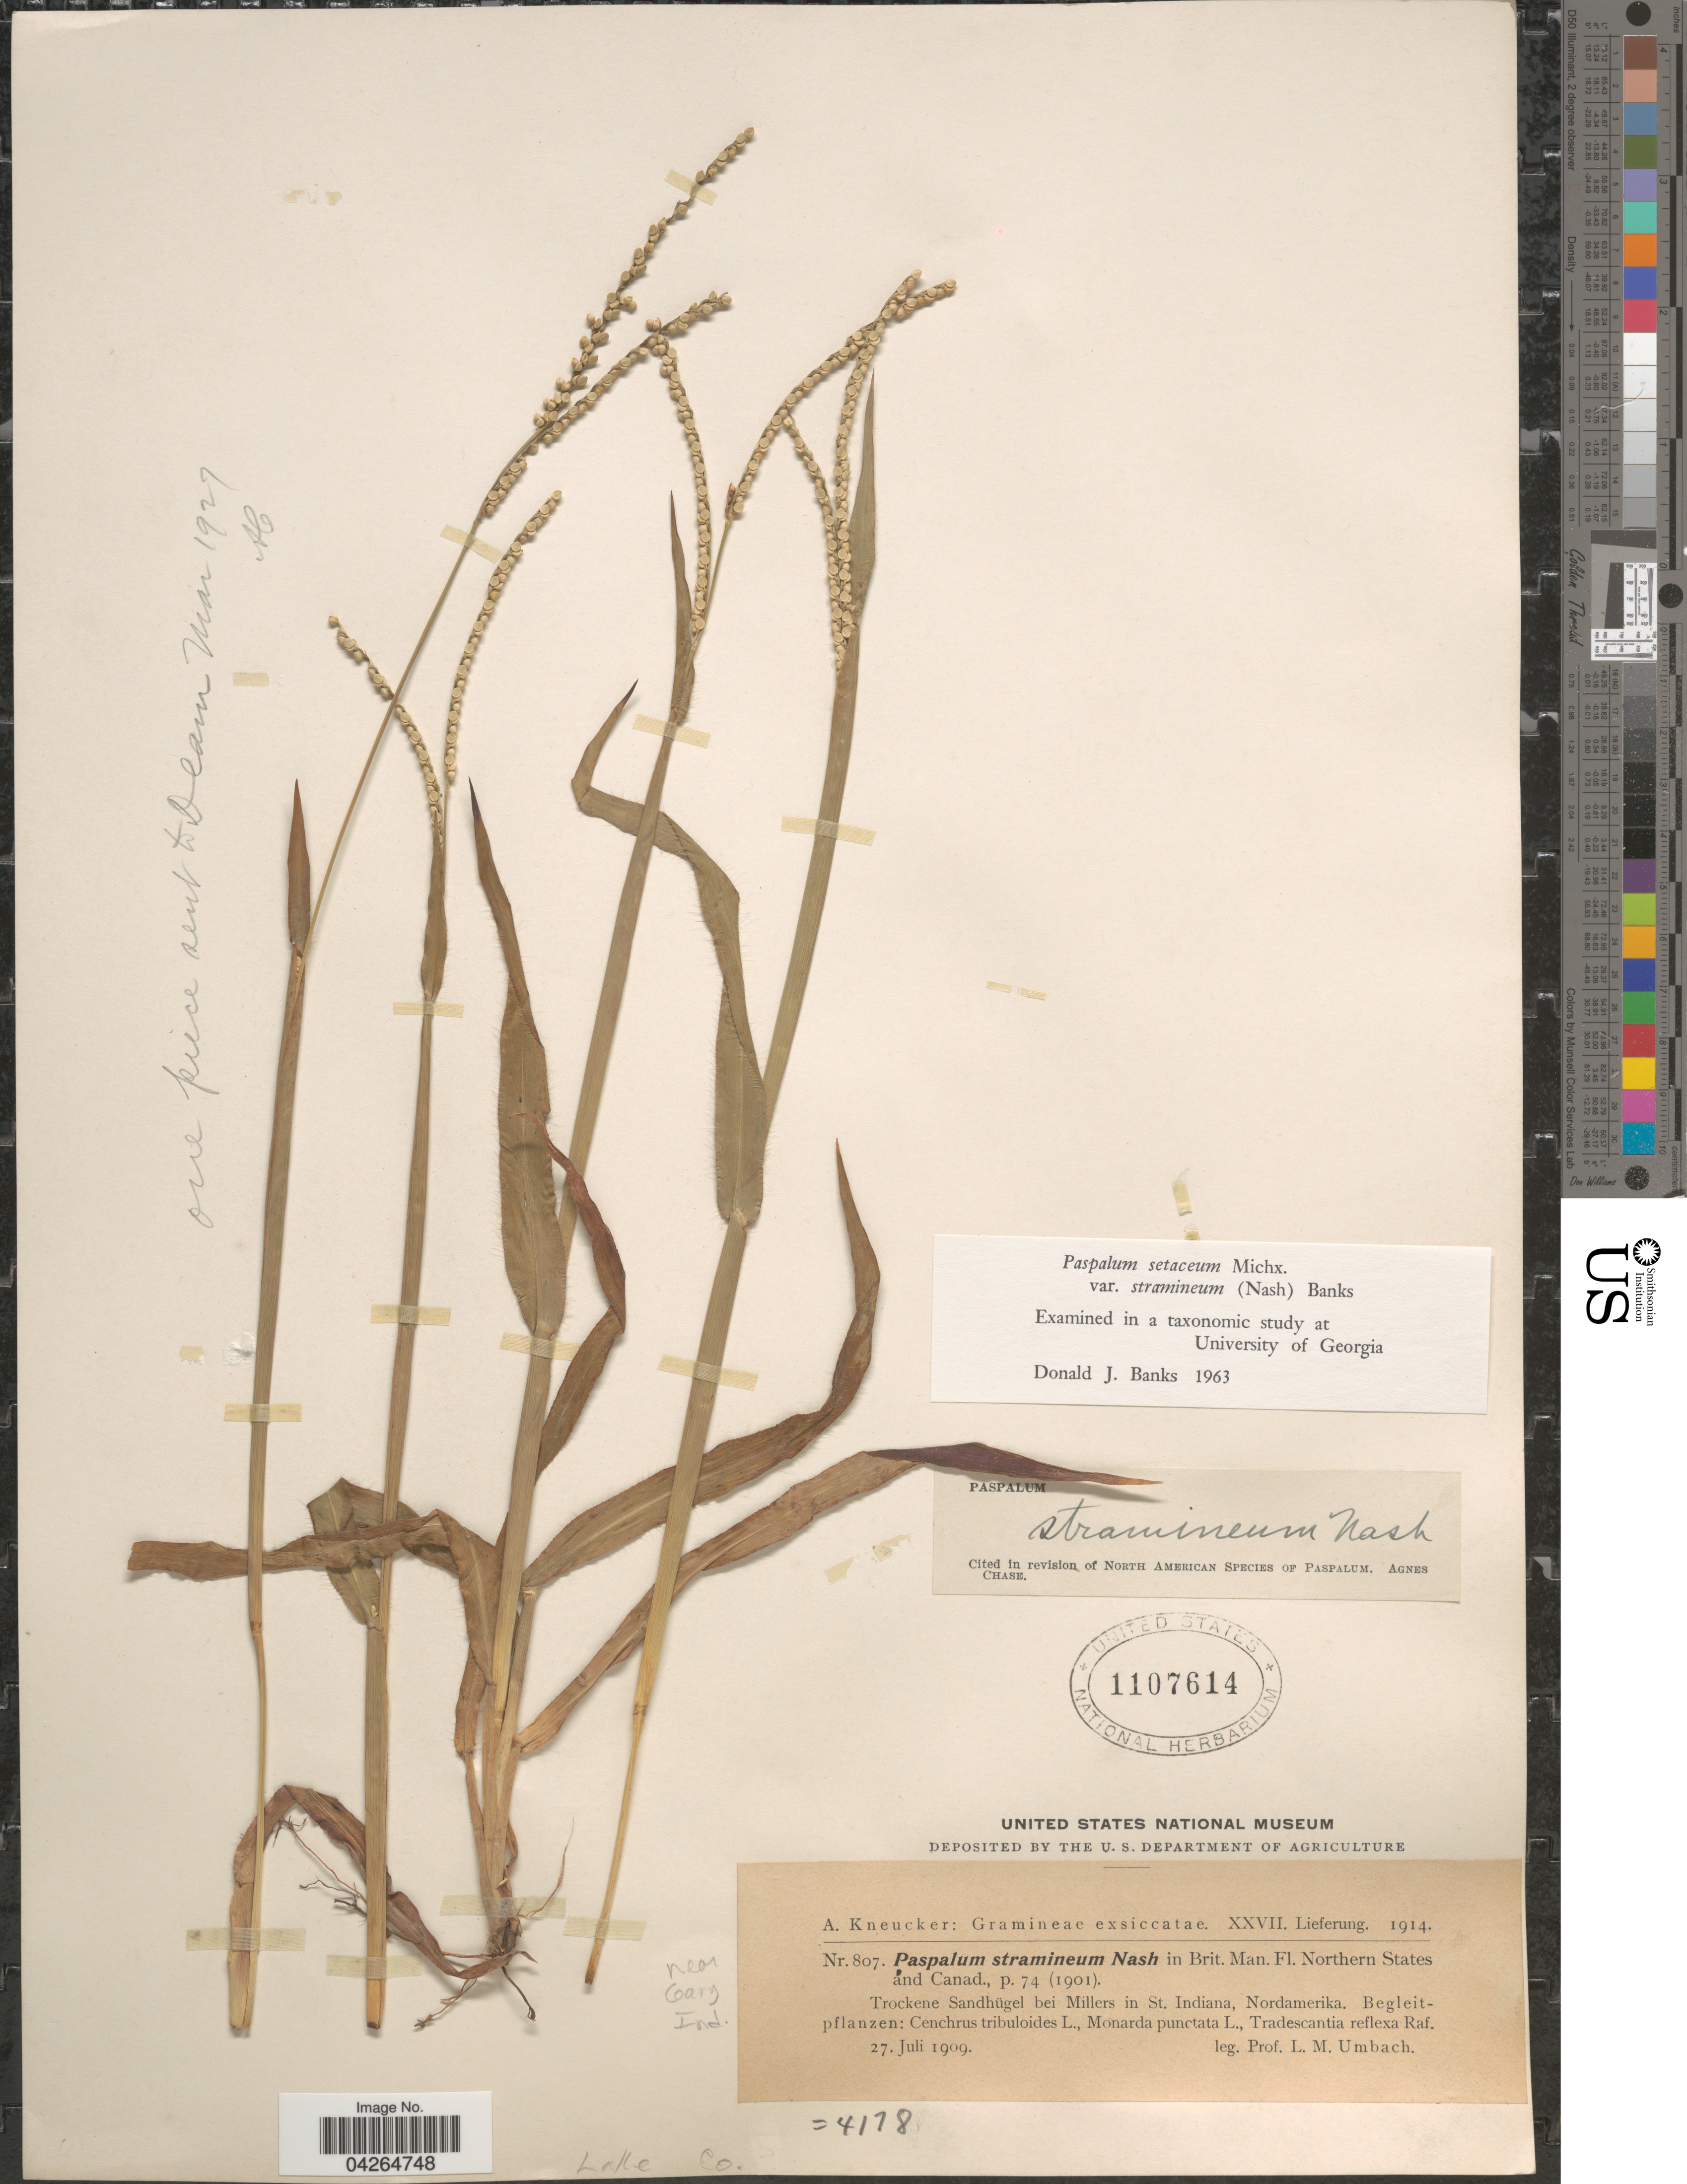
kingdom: Plantae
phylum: Tracheophyta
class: Liliopsida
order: Poales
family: Poaceae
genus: Paspalum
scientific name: Paspalum setaceum var. stramineum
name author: (Nash) D.J. Banks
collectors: L. M. Umbach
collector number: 807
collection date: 1909-07-27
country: United States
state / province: Indiana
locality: Trockene Sandhügel bei Millers in St. Indiana. Near Gary. Lake Co.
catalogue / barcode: US 1107614